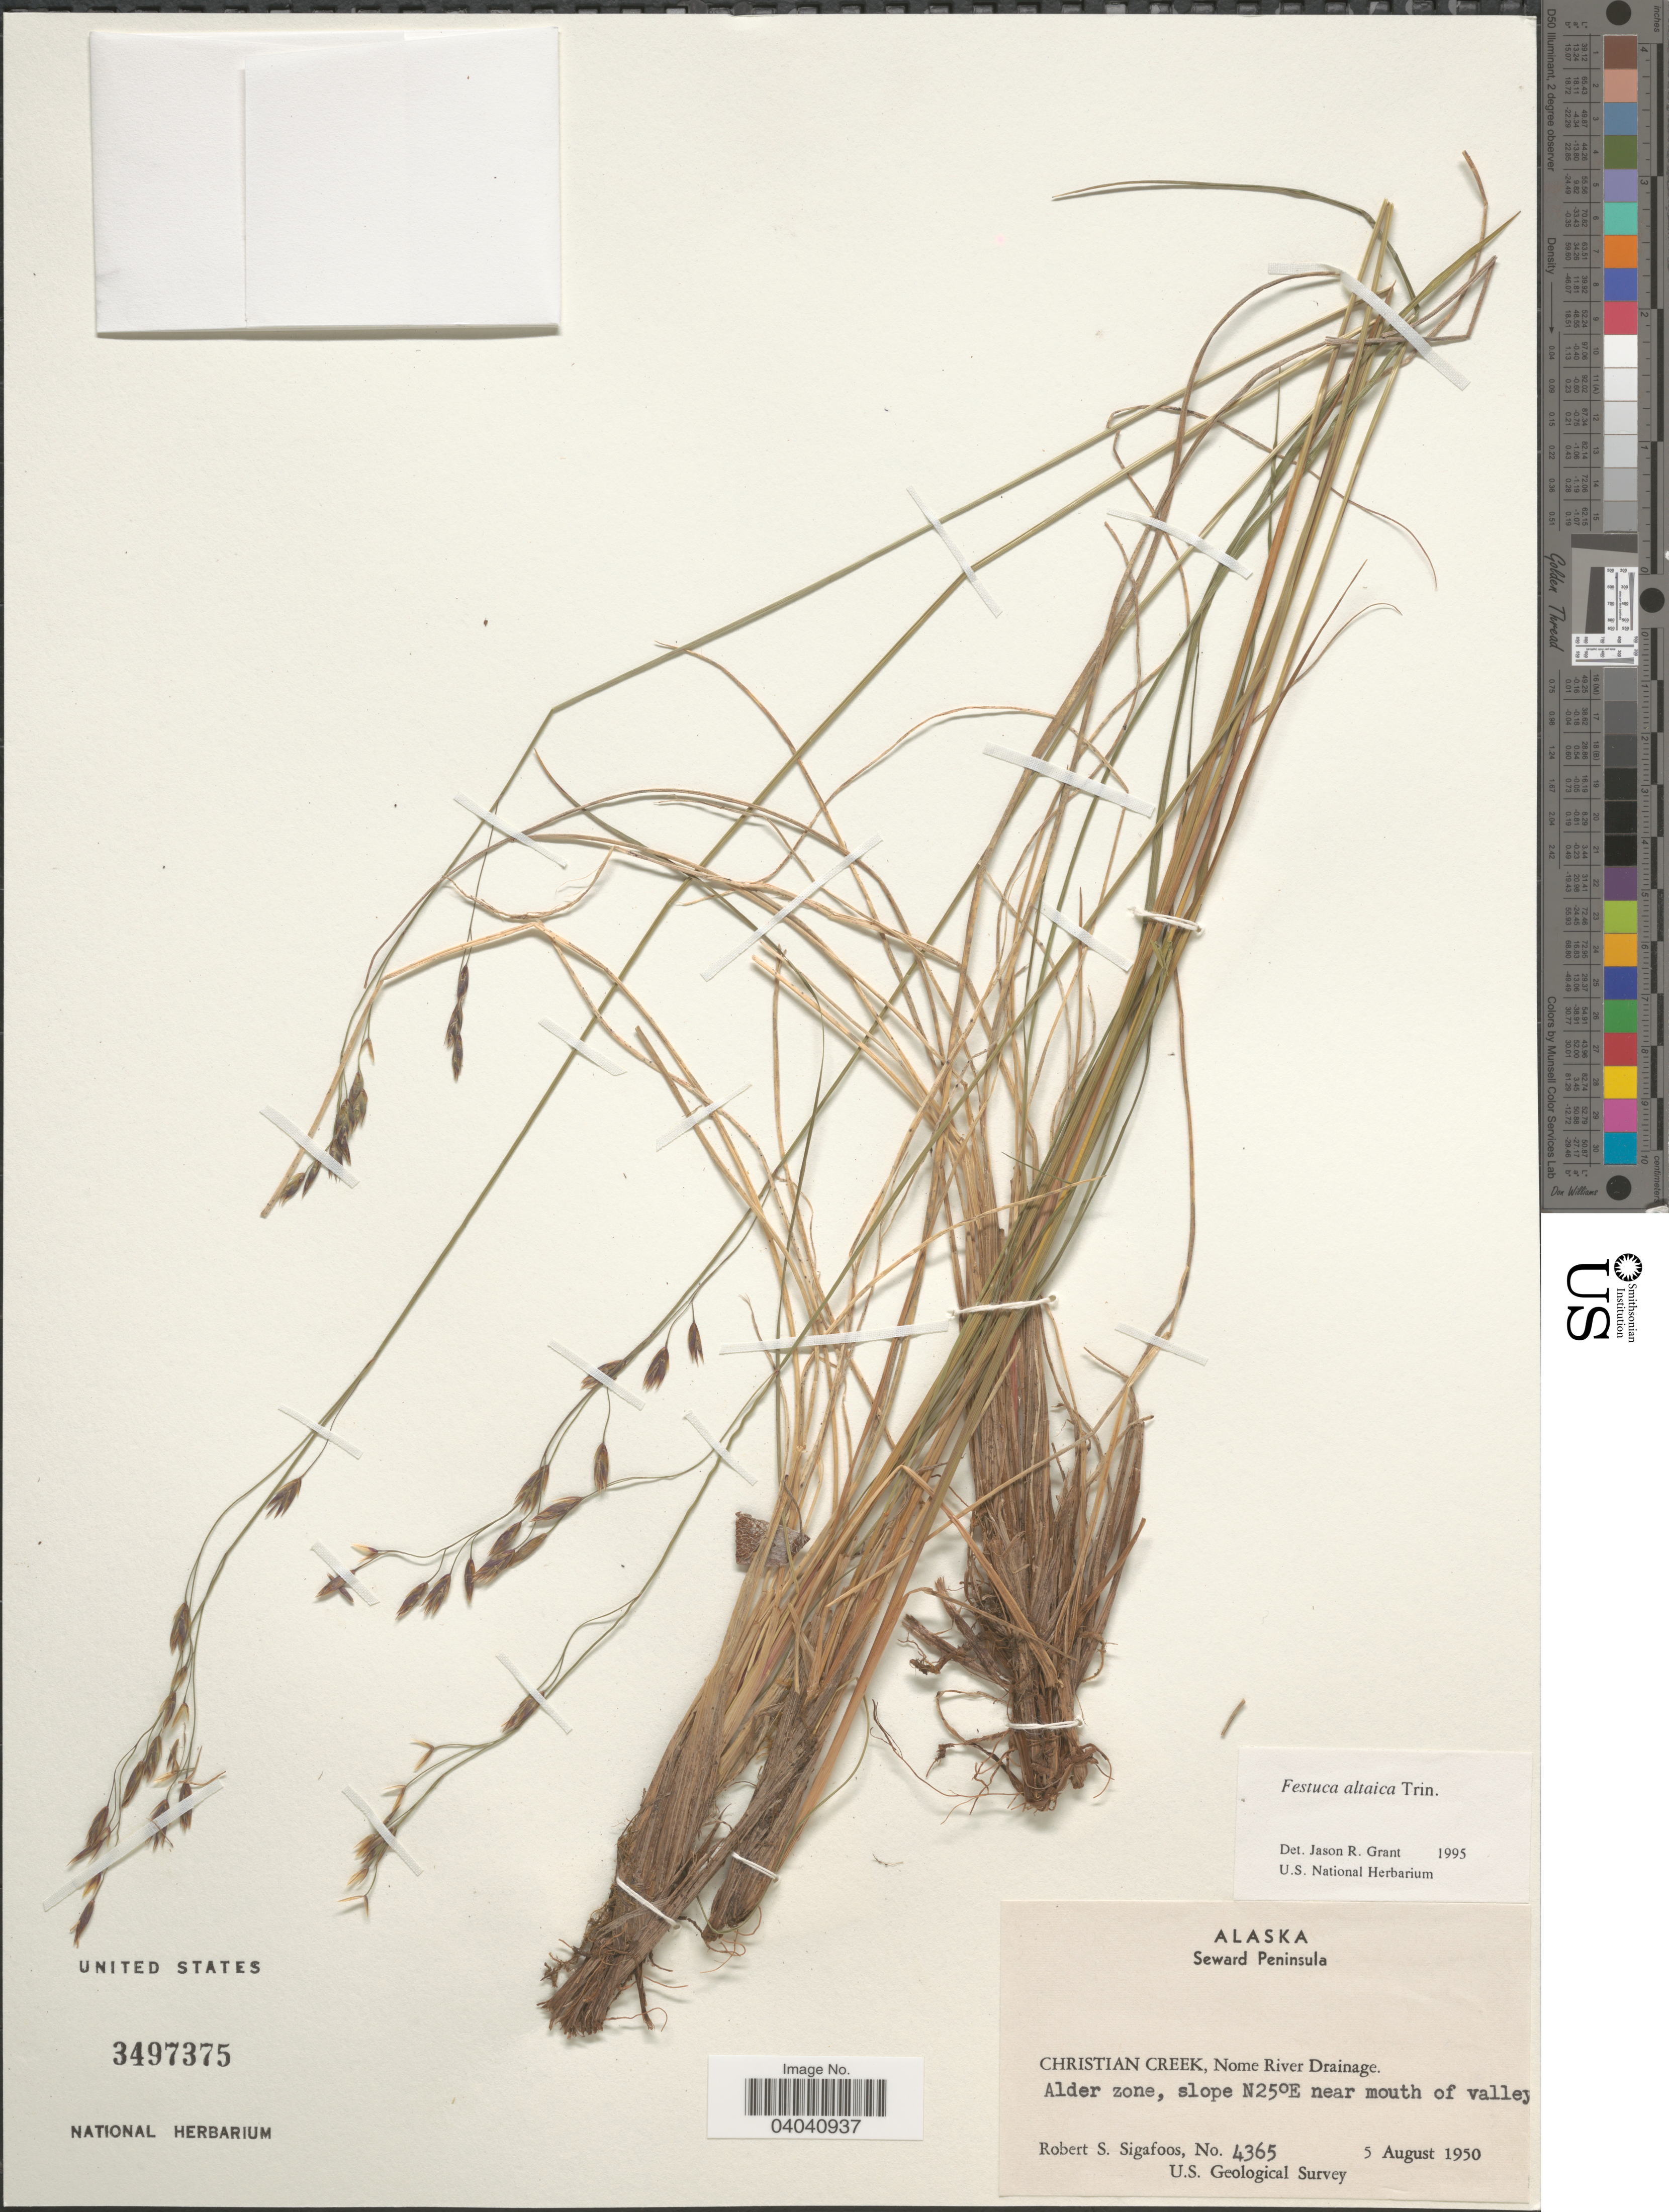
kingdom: Plantae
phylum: Tracheophyta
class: Liliopsida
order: Poales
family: Poaceae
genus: Festuca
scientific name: Festuca altaica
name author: Trin.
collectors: R. Sigafoos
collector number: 4365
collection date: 1950-08-05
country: United States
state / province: Alaska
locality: Seward Peninsula. Christian Creek, Nome River Drainage. Alder zone, slope N25°E near mouth of valley.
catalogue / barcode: US 3497375